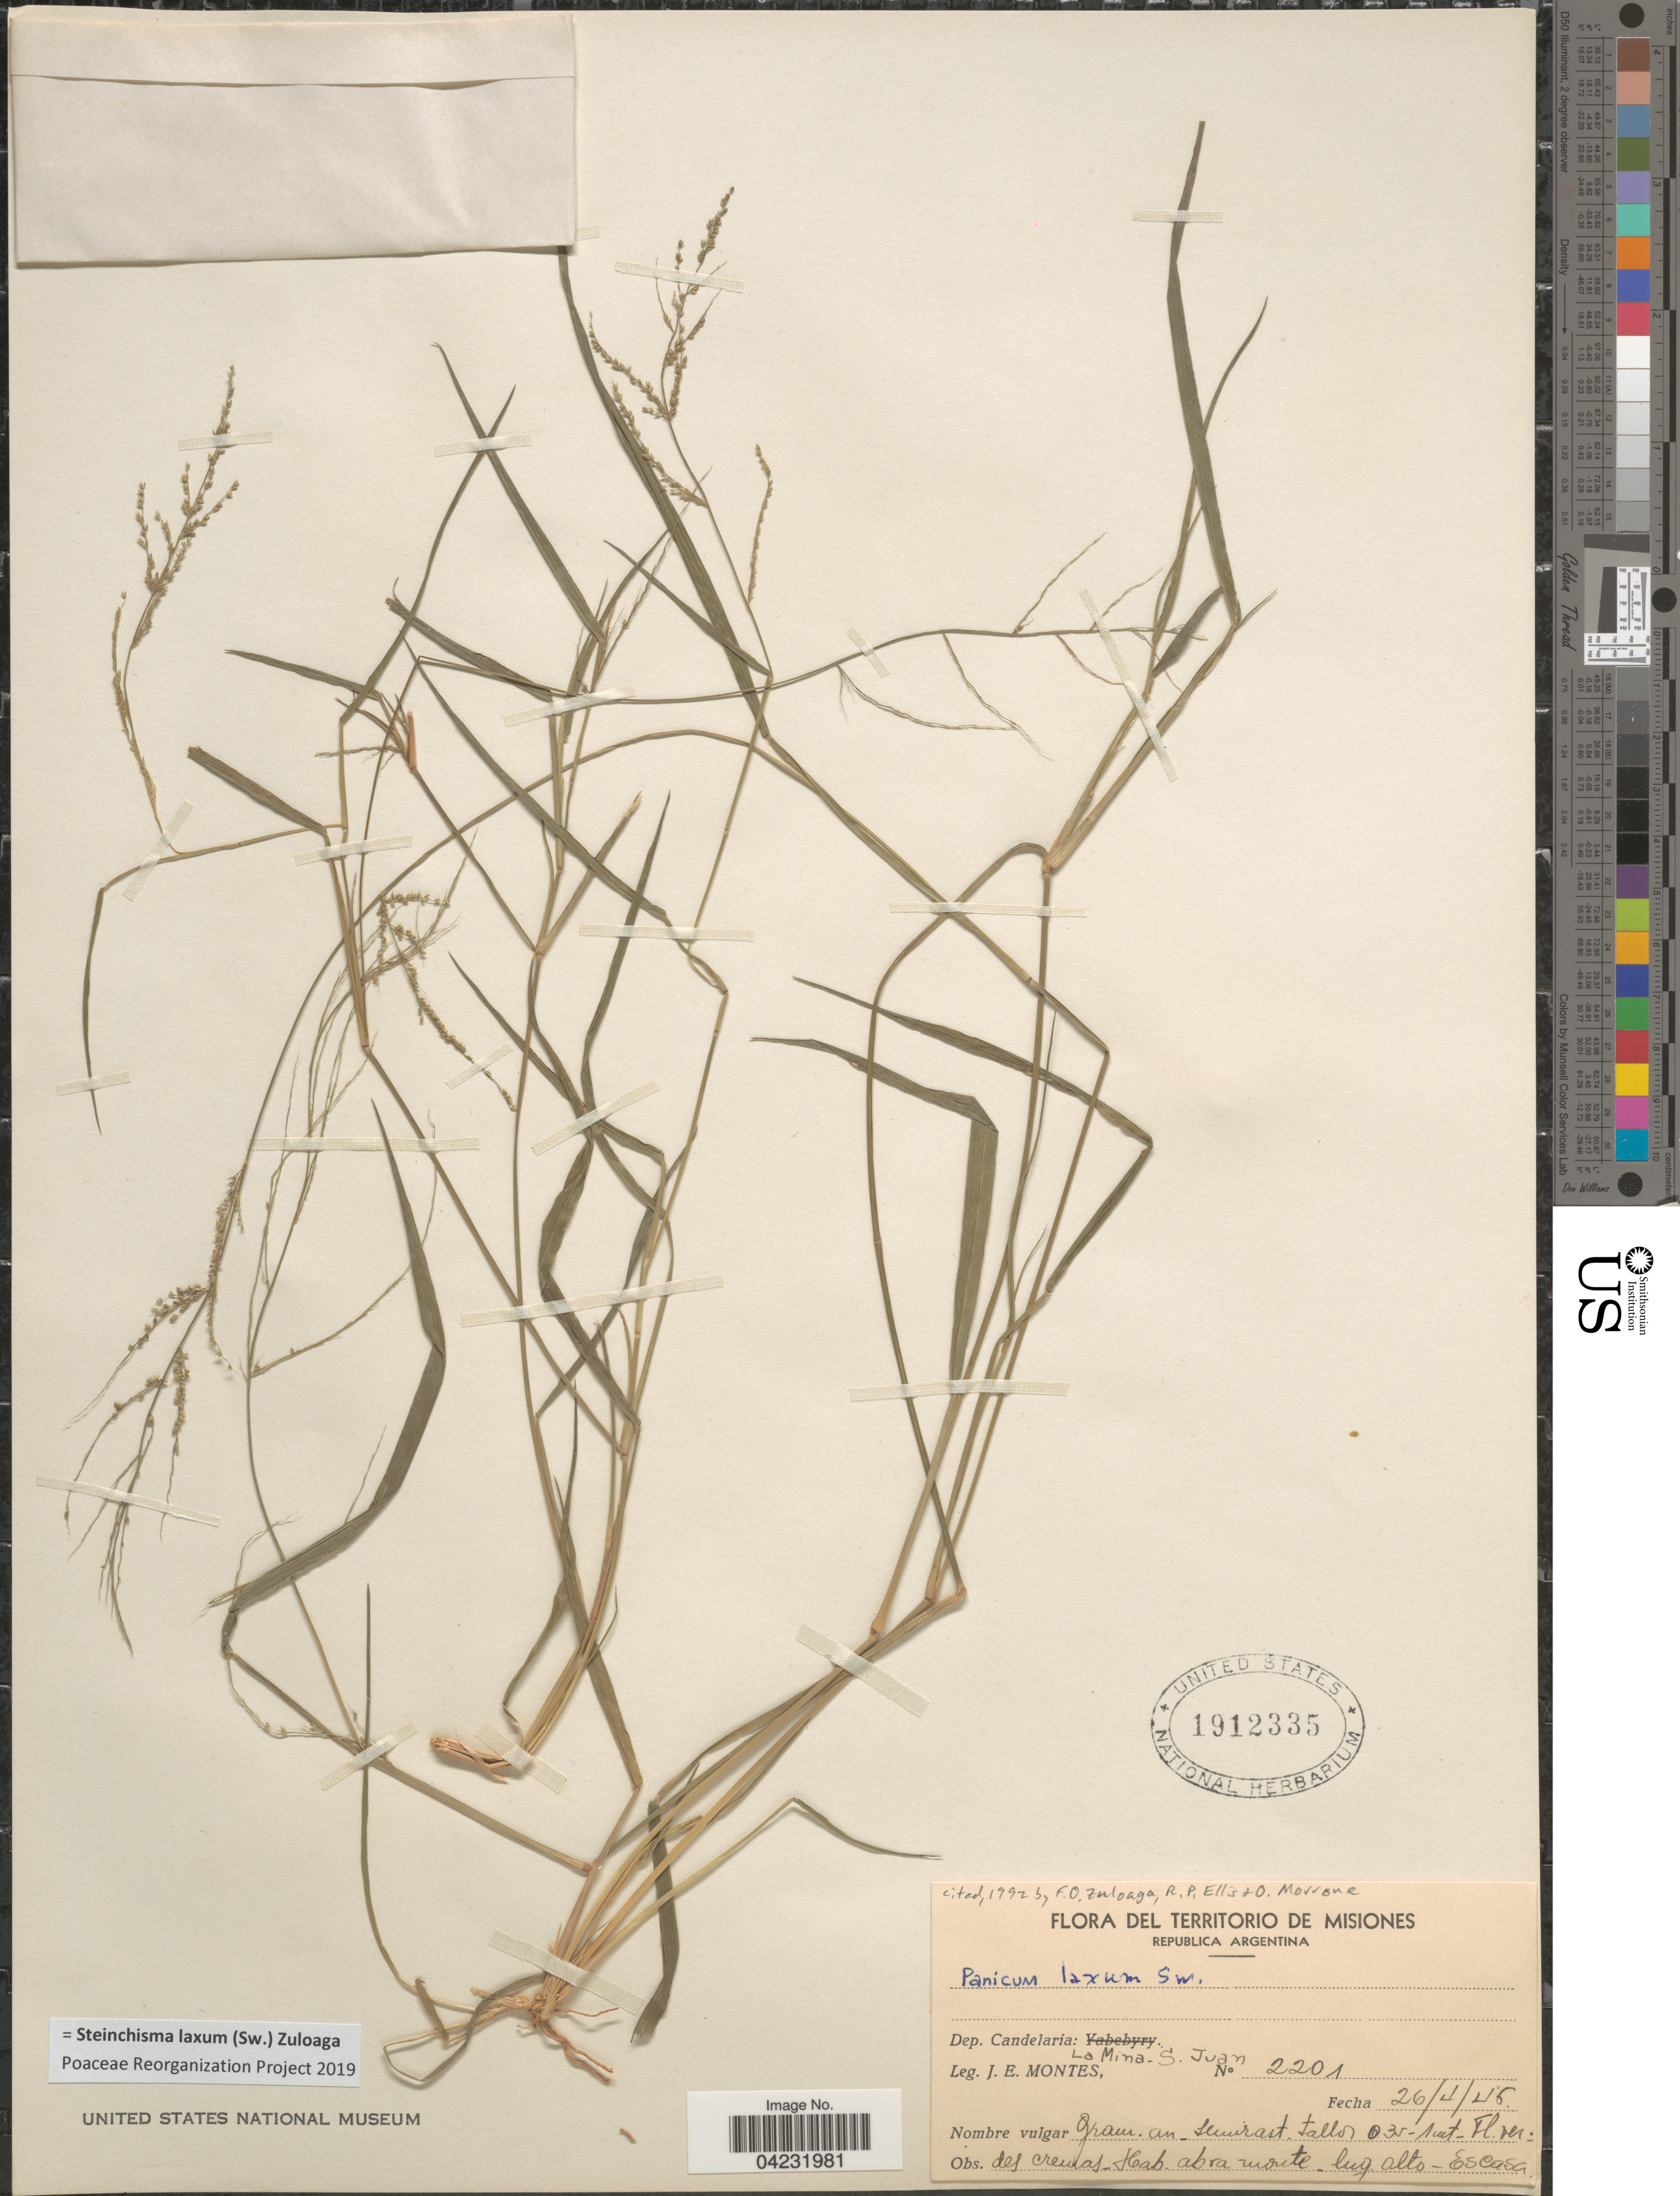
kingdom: Plantae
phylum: Tracheophyta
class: Liliopsida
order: Poales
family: Poaceae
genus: Steinchisma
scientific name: Steinchisma laxum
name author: (Sw.) Zuloaga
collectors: J. E. Montes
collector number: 2201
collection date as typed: Transcribed d/m/y: 26/4/45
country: Argentina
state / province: Misiones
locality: Dep. Candelaria: La Mina. S. Juan. Lug. alto-Escasa.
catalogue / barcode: US 1912335